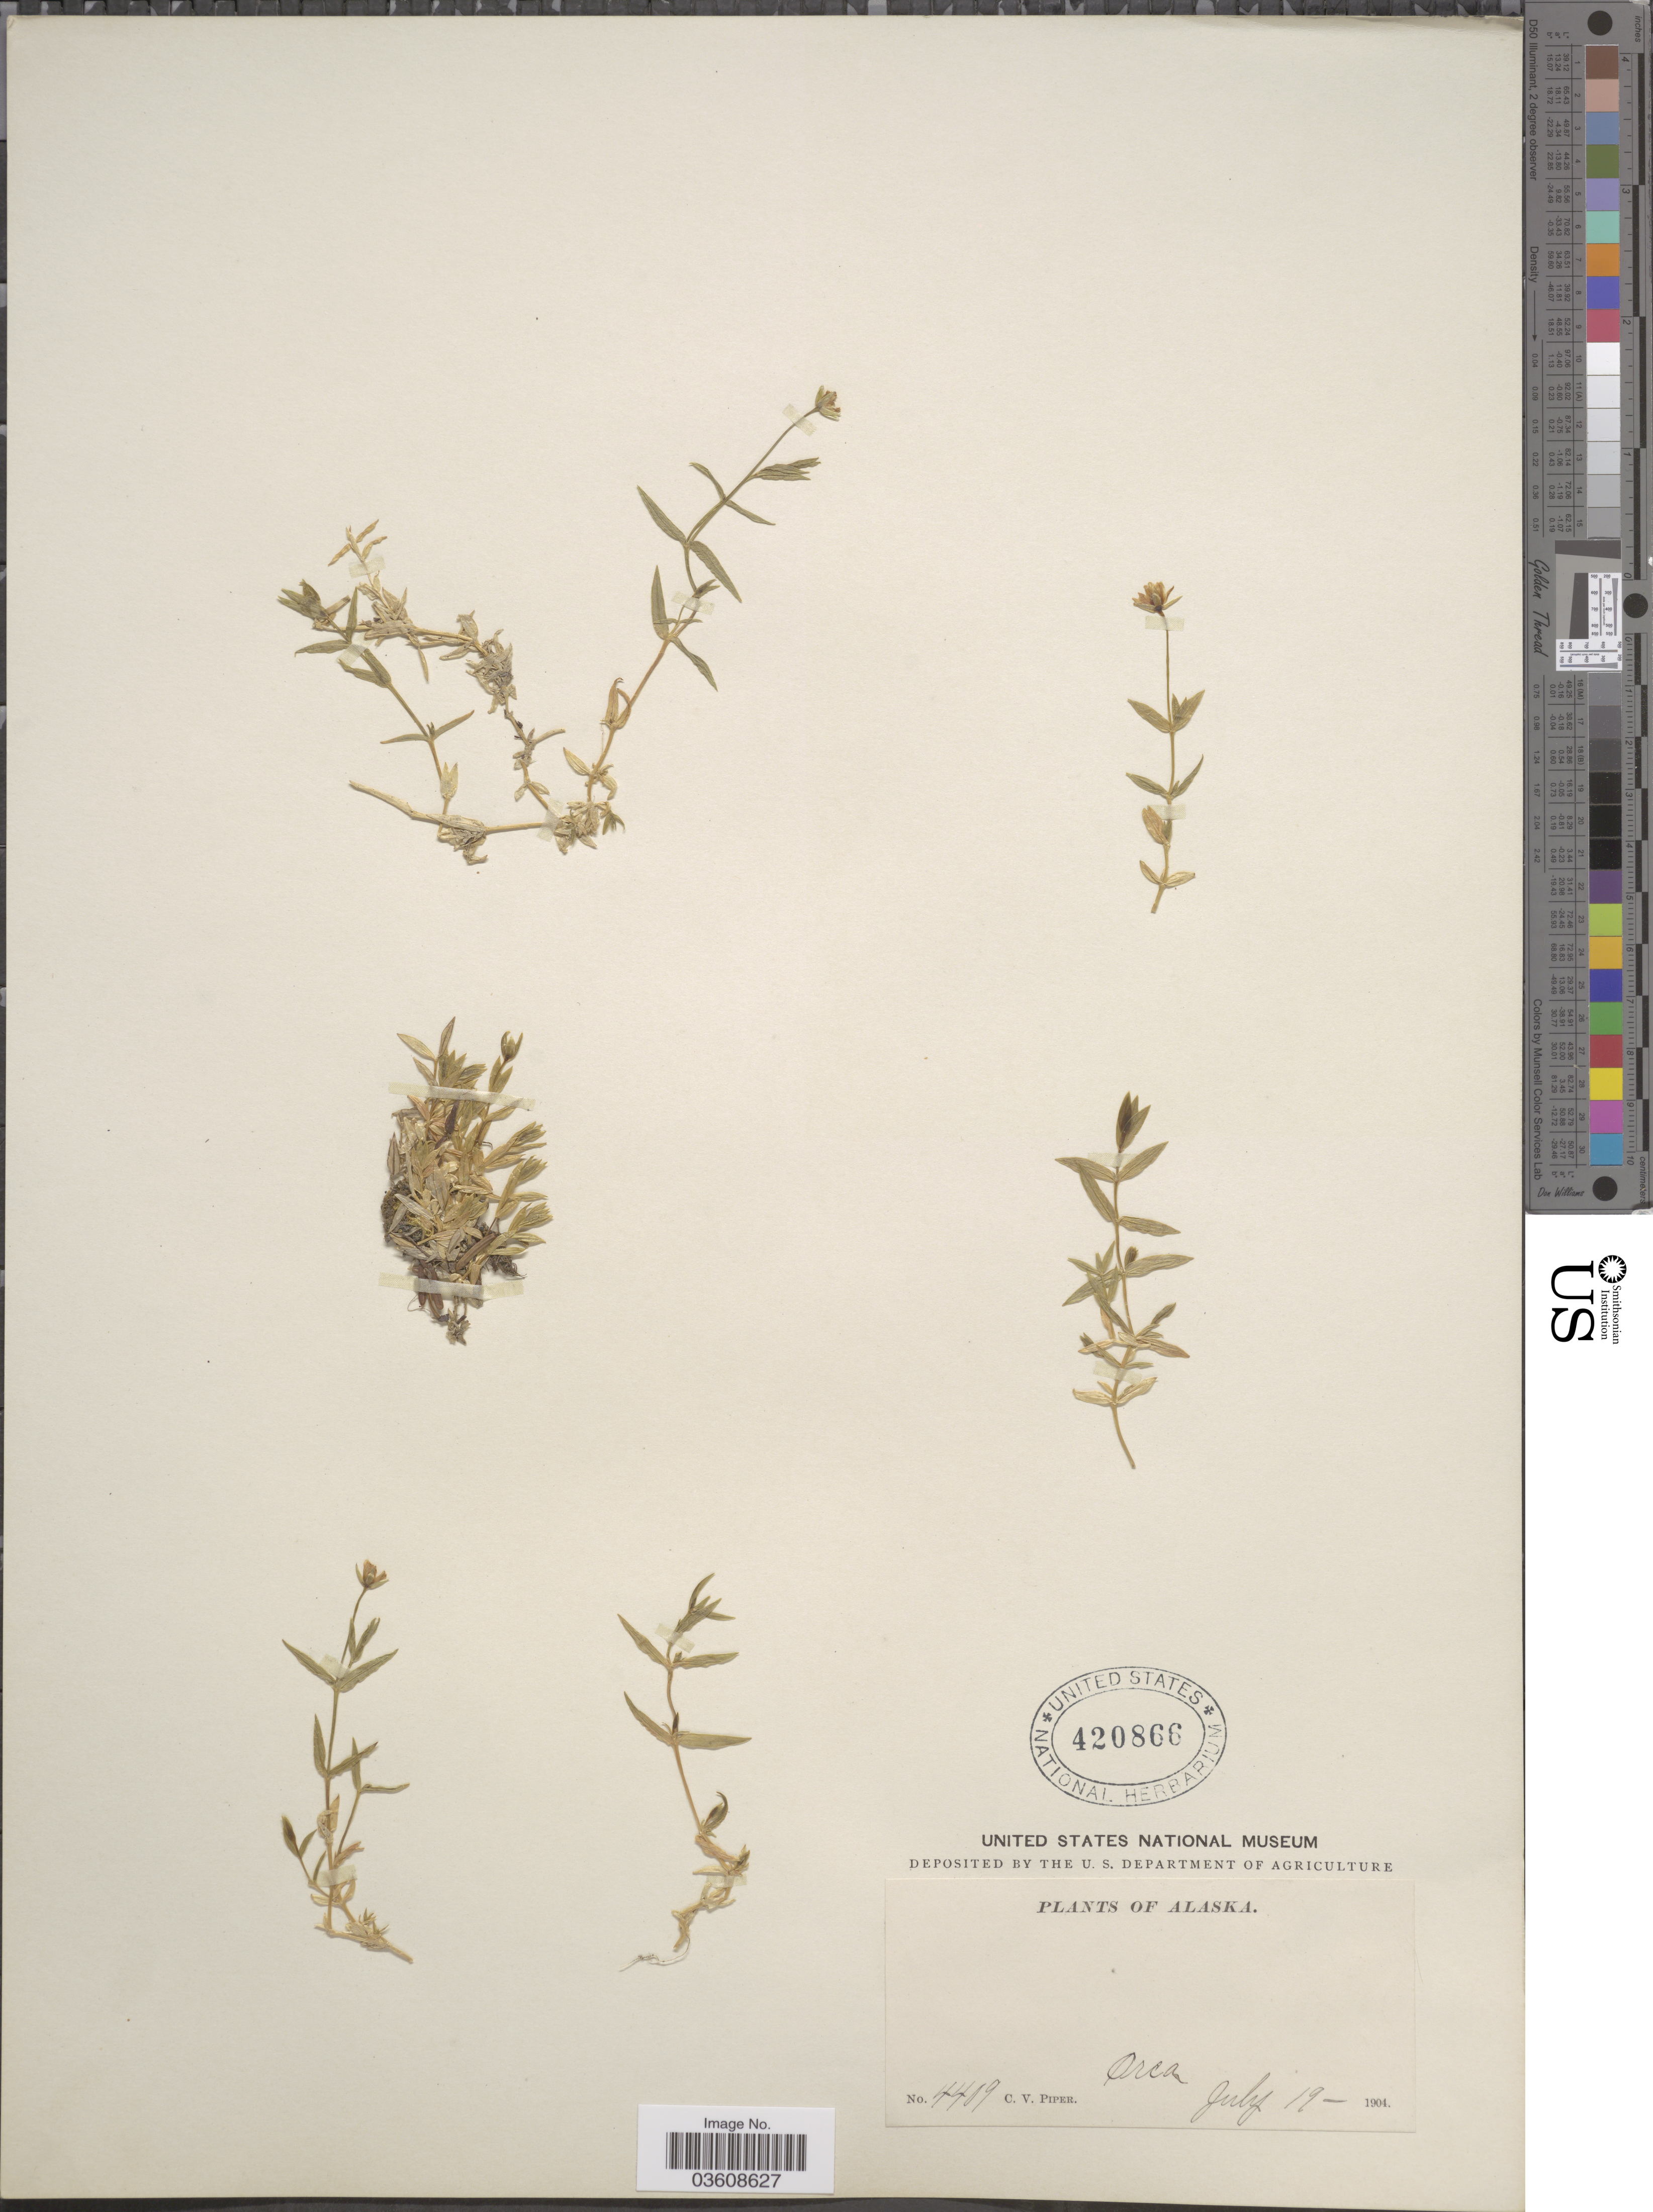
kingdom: Plantae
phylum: Tracheophyta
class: Magnoliopsida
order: Caryophyllales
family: Caryophyllaceae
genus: Stellaria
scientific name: Stellaria longipes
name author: Goldie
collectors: C. V. Piper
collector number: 4409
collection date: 1904-07-19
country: United States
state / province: Alaska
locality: Orca.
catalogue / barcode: US 420866